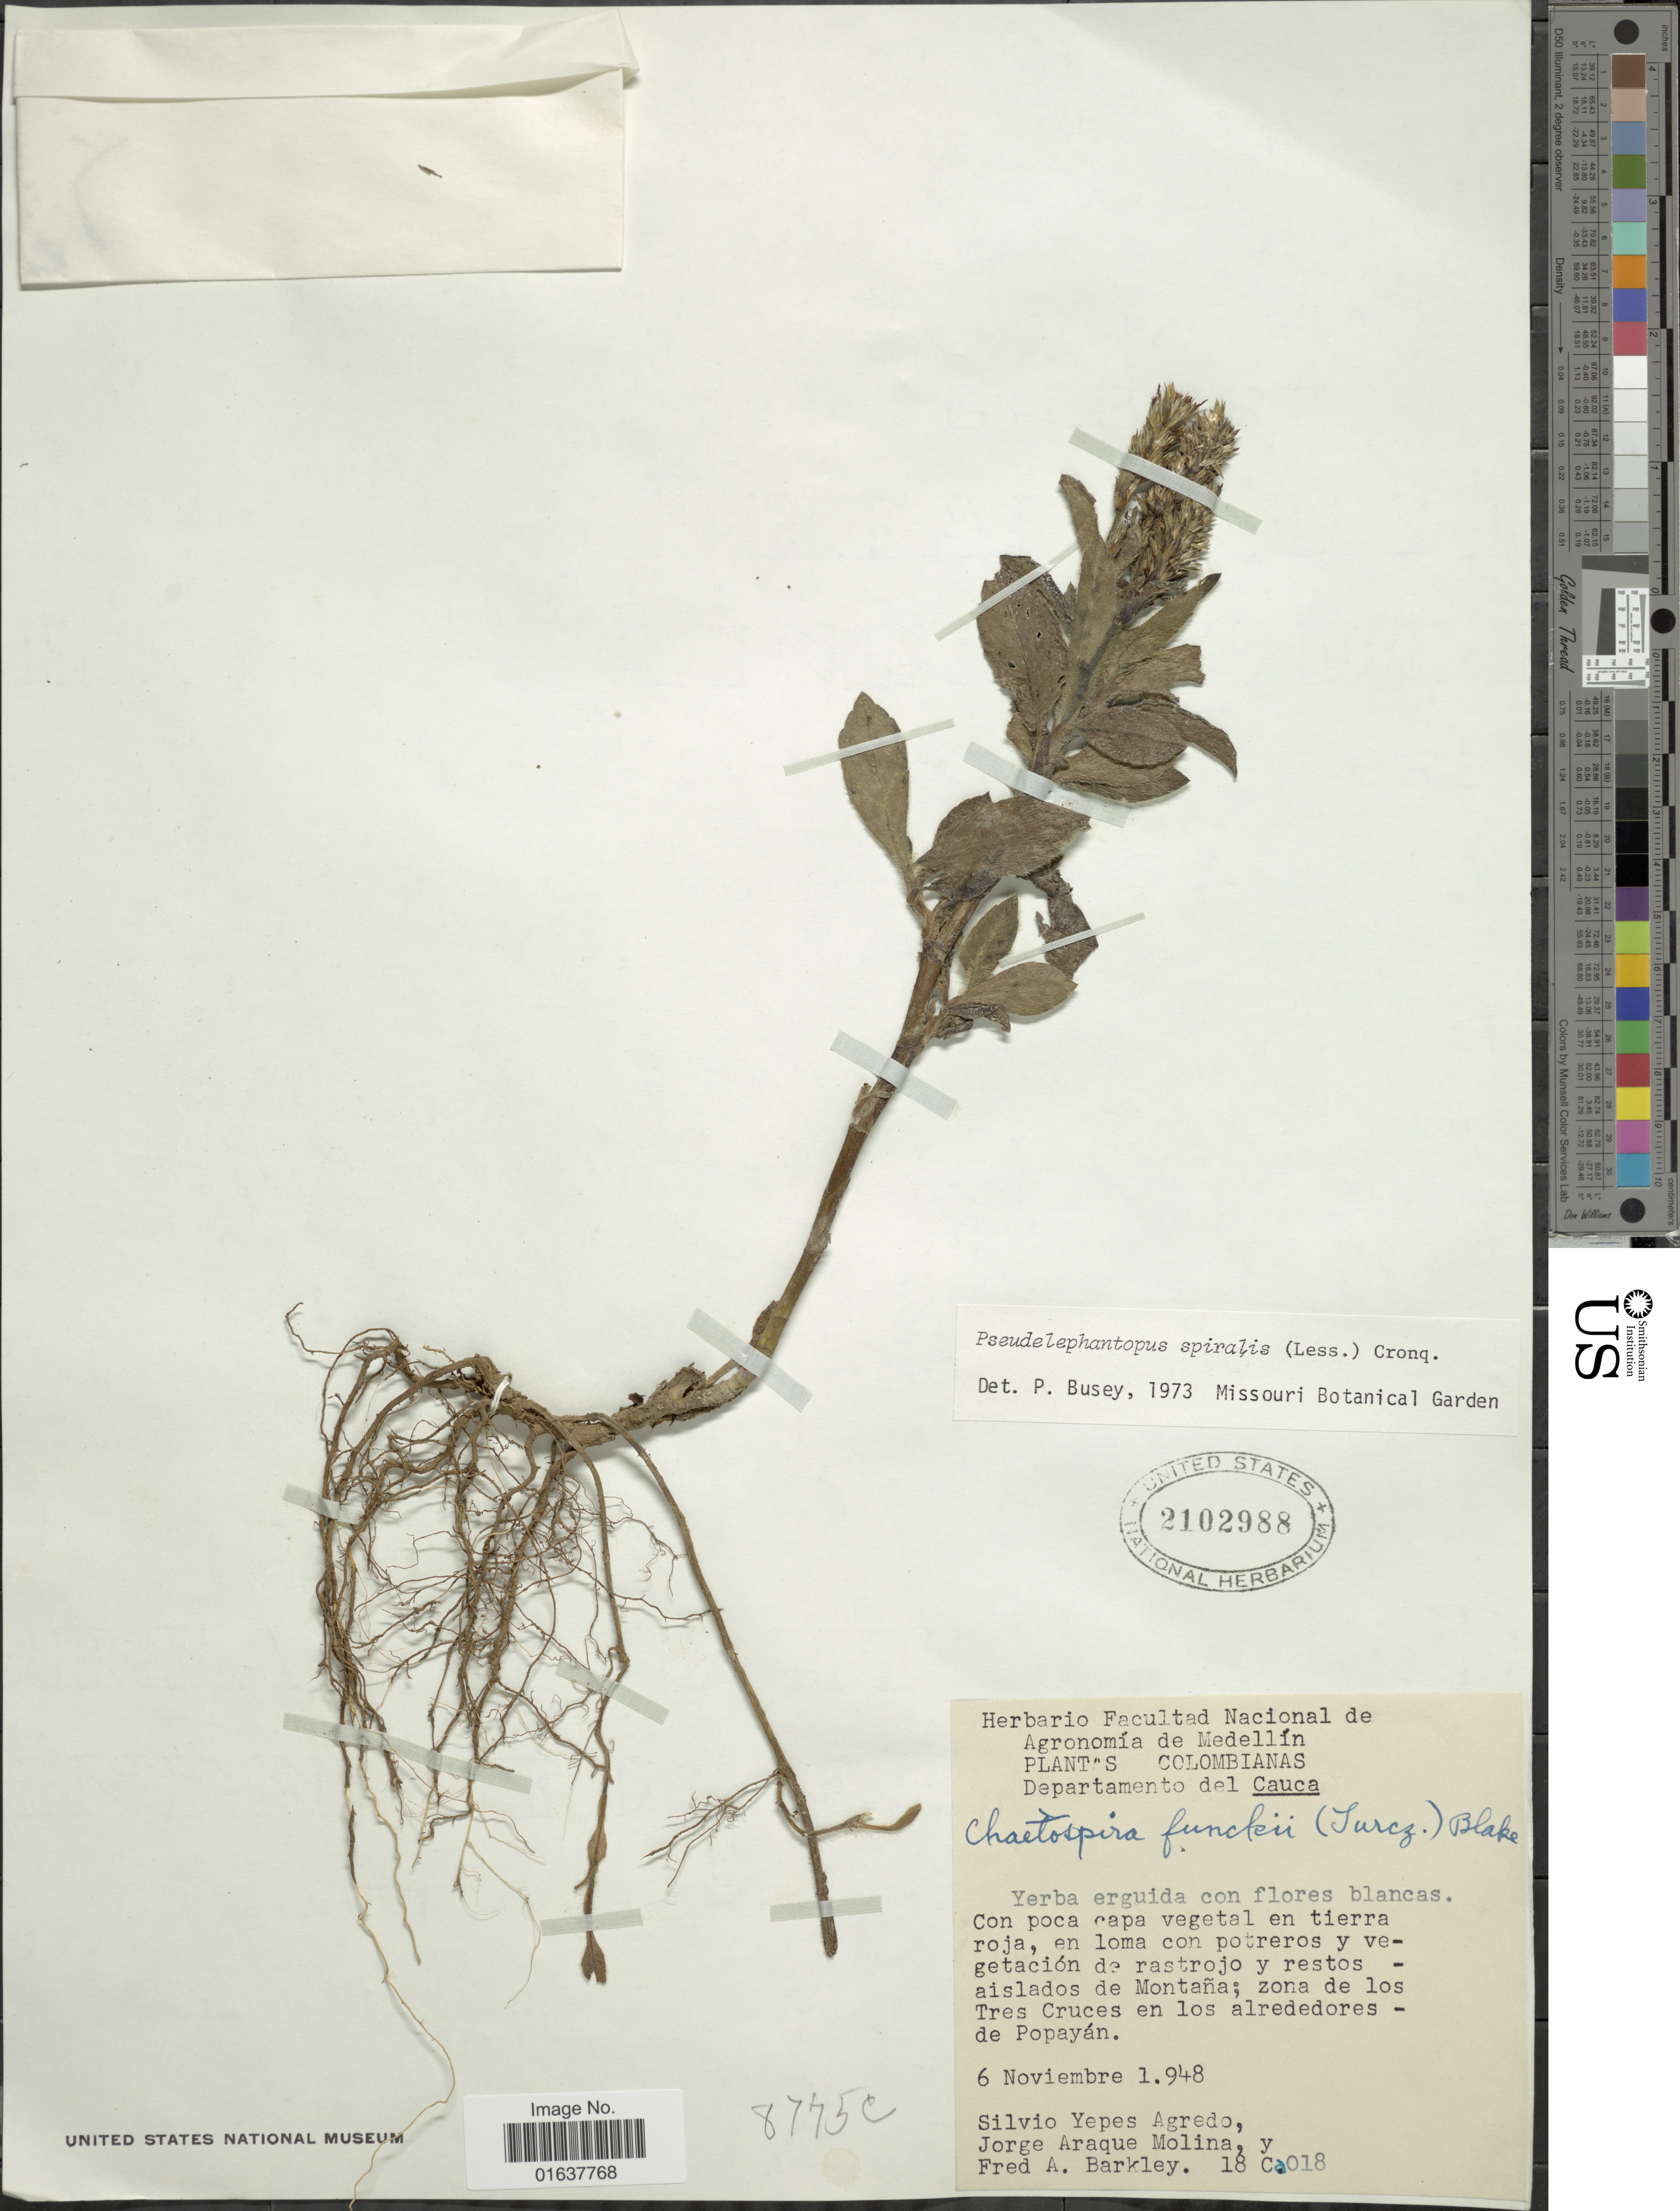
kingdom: Plantae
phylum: Tracheophyta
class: Magnoliopsida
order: Asterales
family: Asteraceae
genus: Pseudelephantopus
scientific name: Pseudelephantopus spiralis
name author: (Less.) Cronquist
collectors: S. Y. Agredo, J. A. Molina & F. A. Barkley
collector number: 18C108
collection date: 1948-11-06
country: Colombia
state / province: Cauca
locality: Departamento del Cauca. Zona de los Tres Cruces en los alrededores de Popayan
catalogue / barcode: US 2102988